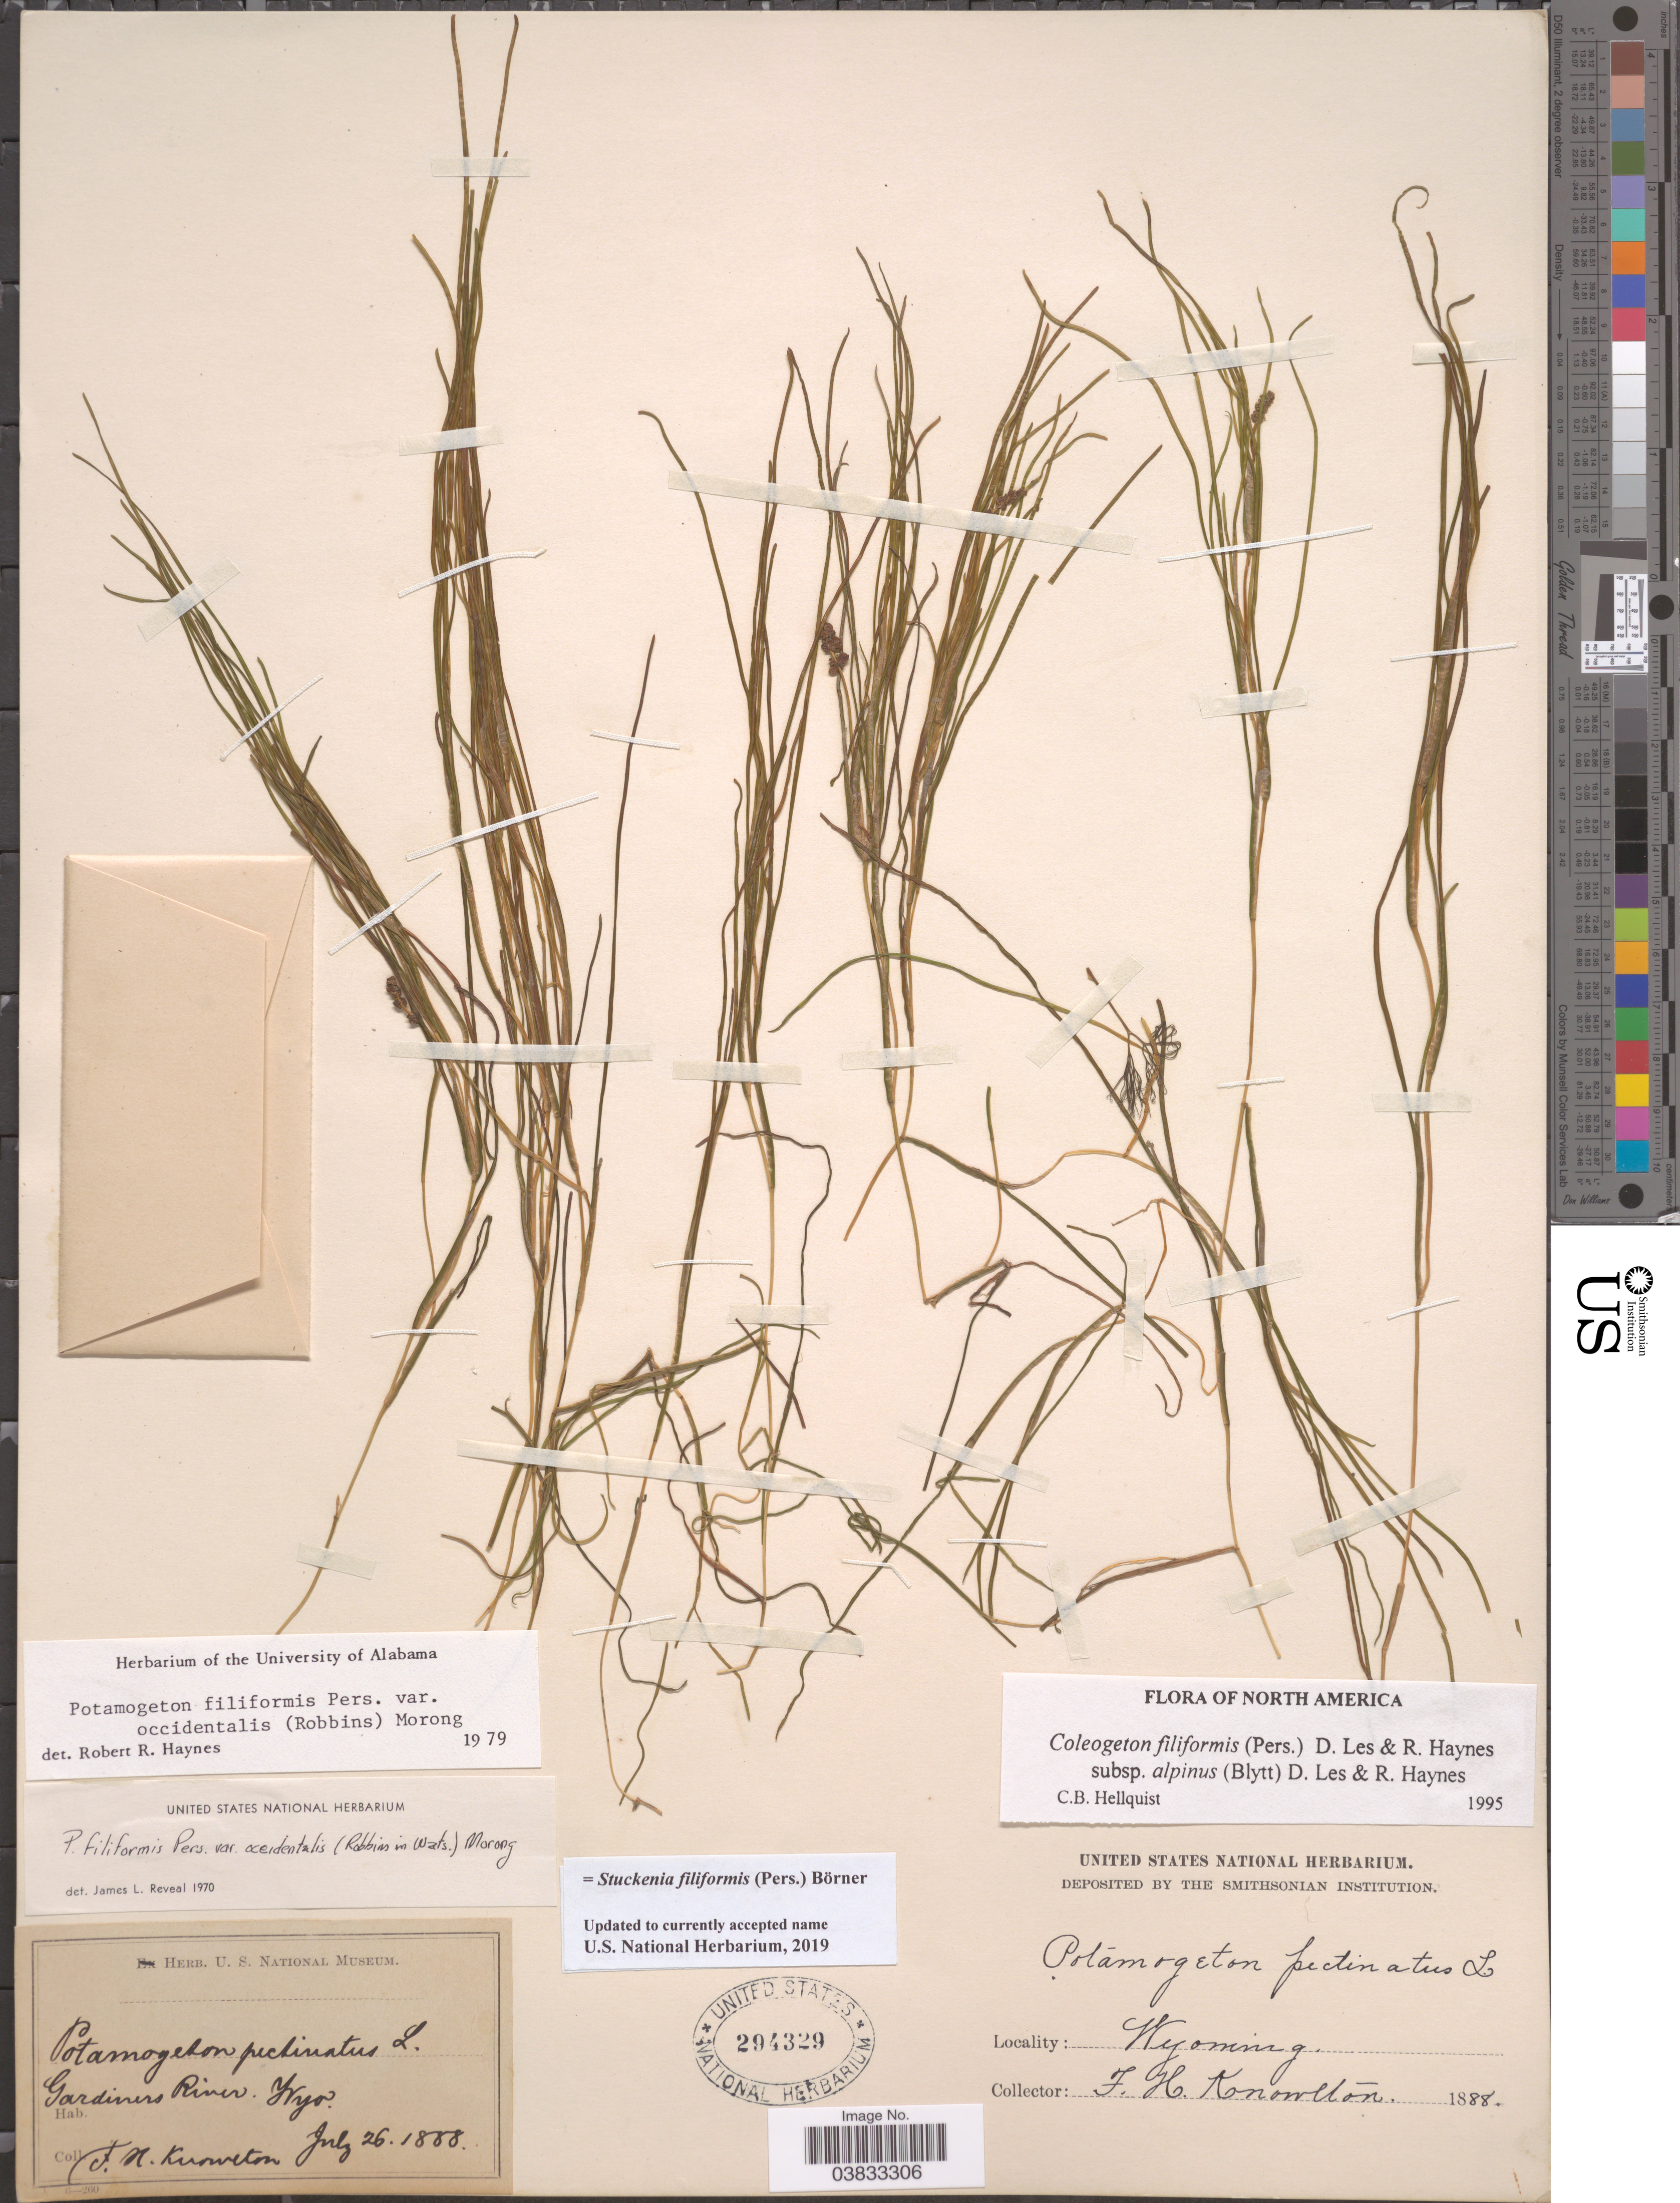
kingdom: Plantae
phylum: Tracheophyta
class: Liliopsida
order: Alismatales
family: Potamogetonaceae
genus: Stuckenia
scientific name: Stuckenia filiformis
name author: (Pers.) Börner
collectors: F. H. Knowlton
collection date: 1888-07-26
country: United States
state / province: Wyoming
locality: Gardiners River.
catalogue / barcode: US 294329